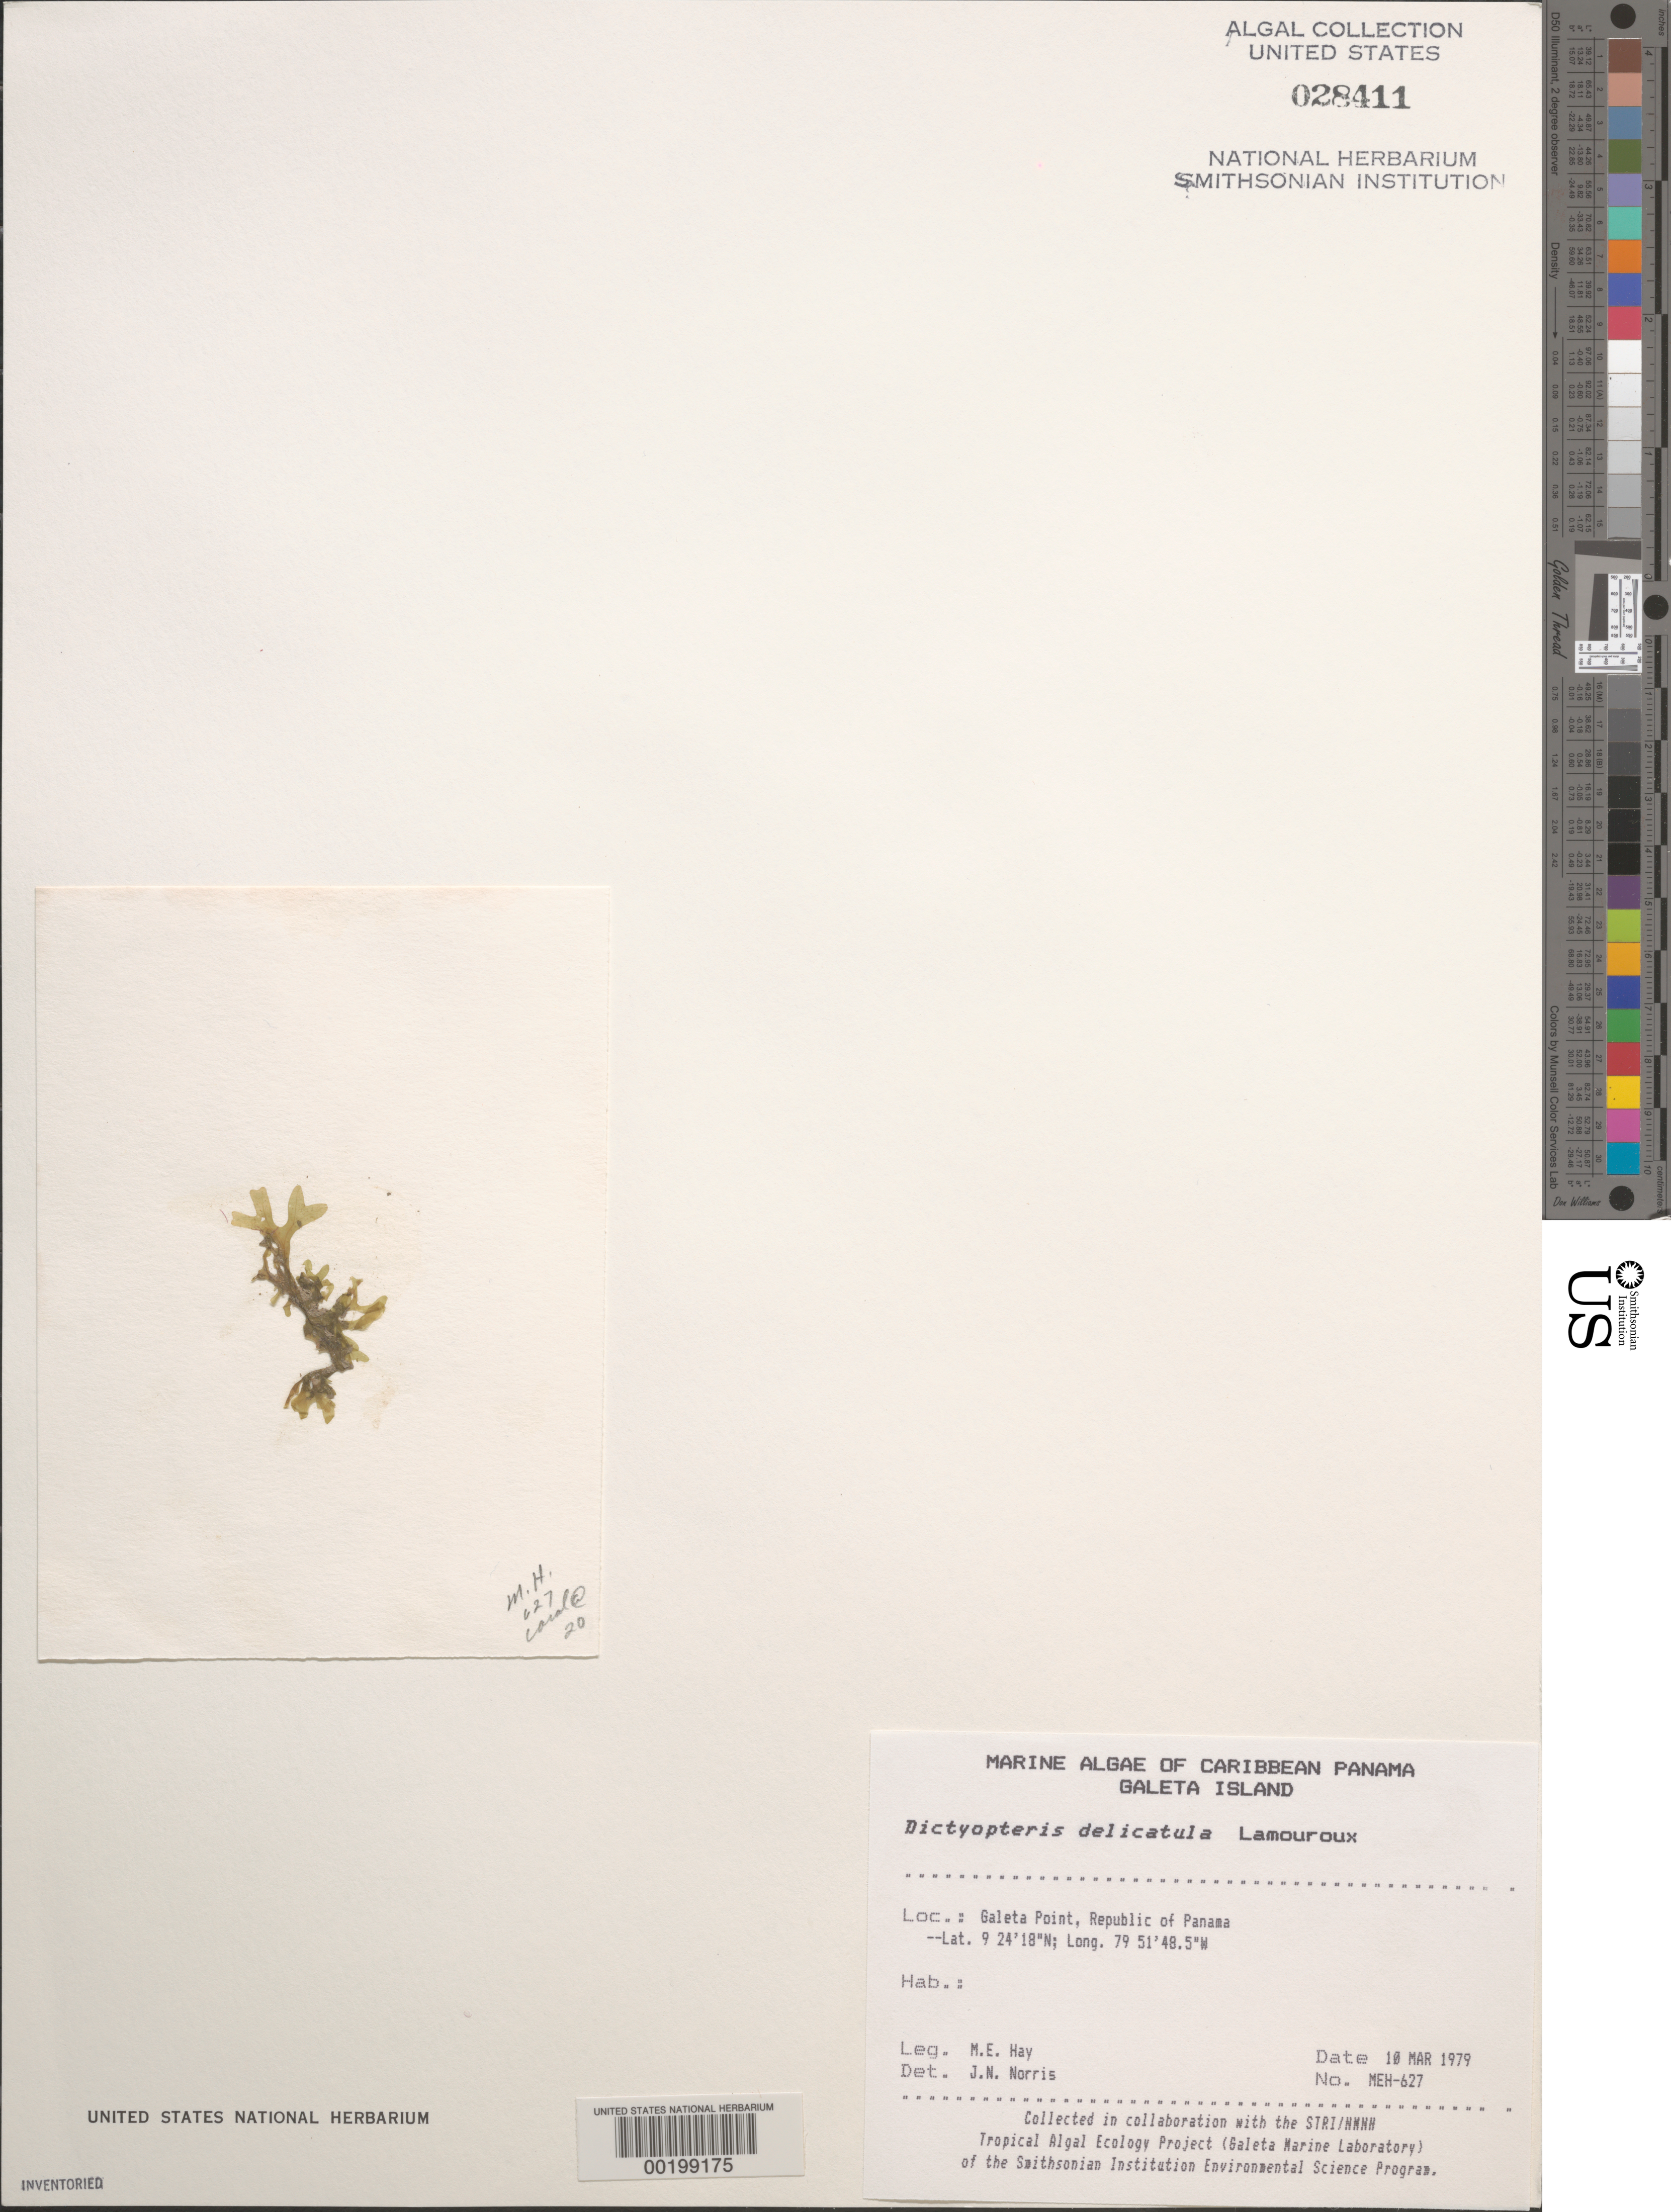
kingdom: Chromista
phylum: Ochrophyta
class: Phaeophyceae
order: Dictyotales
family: Dictyotaceae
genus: Dictyopteris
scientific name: Dictyopteris delicatula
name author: J.V.Lamouroux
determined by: Norris, James N.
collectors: M. E. Hay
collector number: MEH-627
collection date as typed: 10 Mar 1979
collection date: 1979-03-10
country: Panama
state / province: Colón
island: Galeta Island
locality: Galeta Point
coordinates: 9 24' 18" N, 79 51' 48.5" W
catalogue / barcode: US 28411